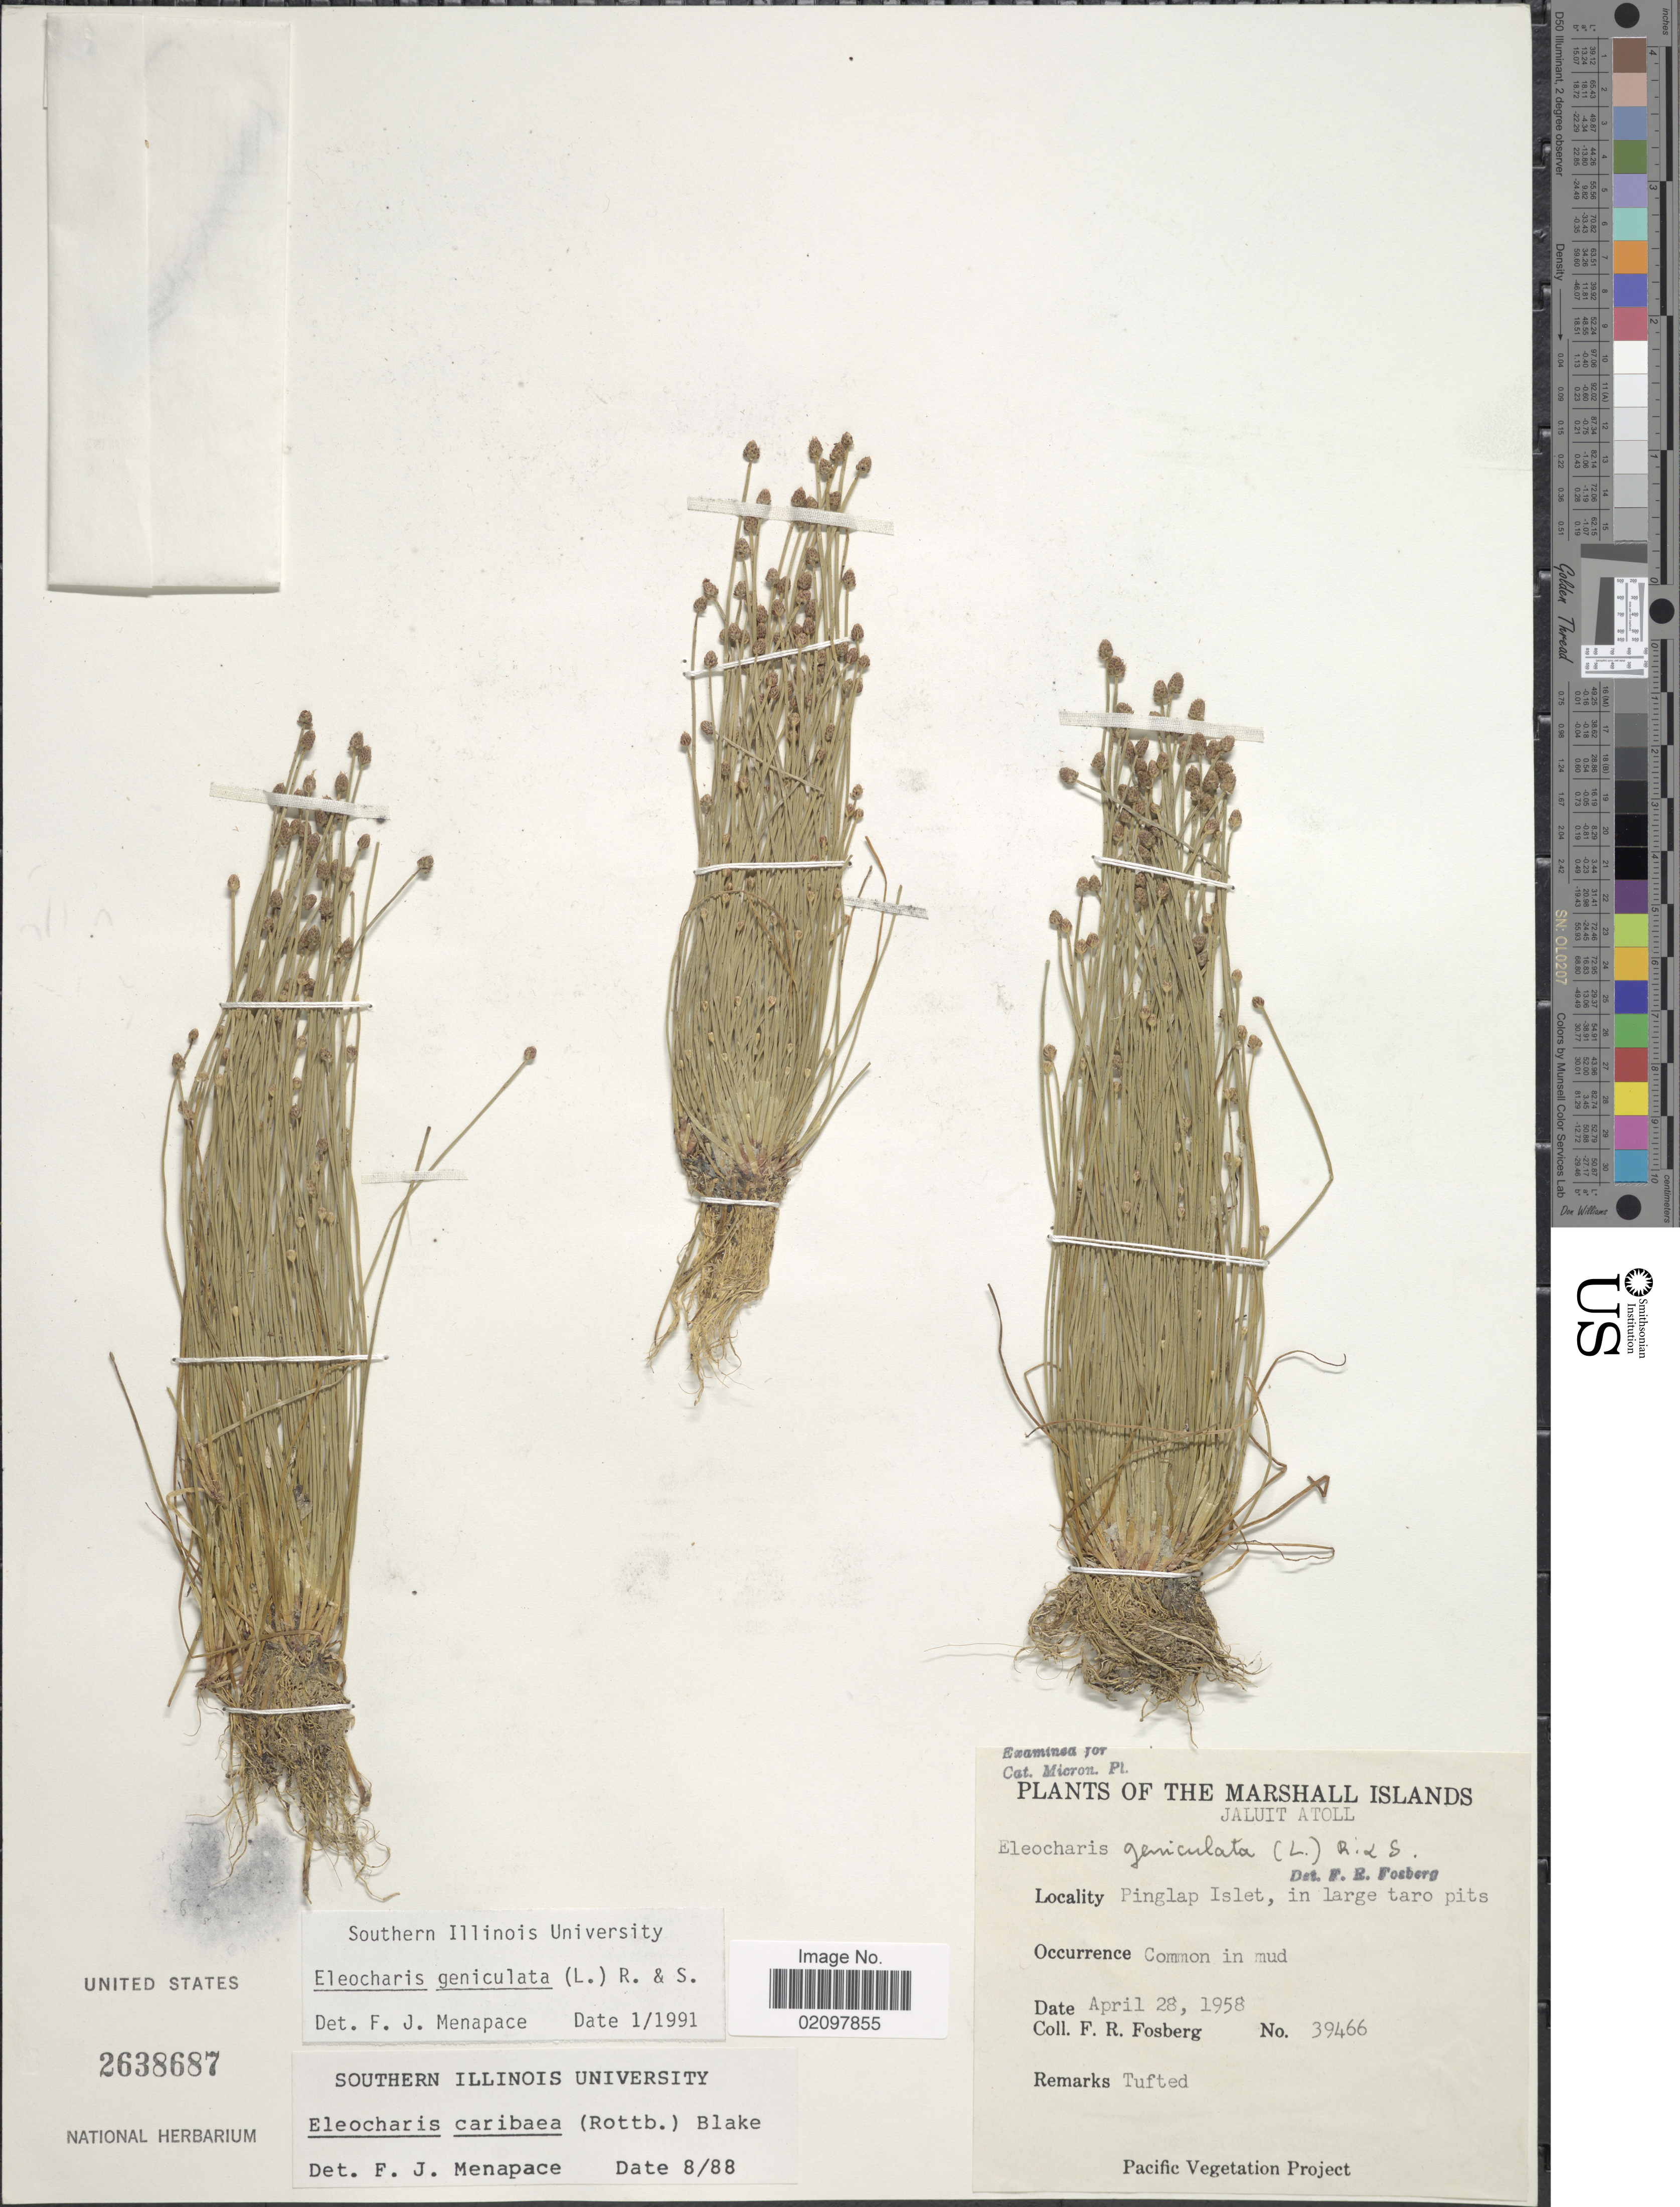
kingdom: Plantae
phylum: Tracheophyta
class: Liliopsida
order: Poales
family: Cyperaceae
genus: Eleocharis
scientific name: Eleocharis geniculata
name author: (L.) Roem. & Schult.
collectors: F. R. Fosberg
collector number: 39466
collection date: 1958-04-28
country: Marshall Islands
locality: Jaluit Atoll. Pinglap Islet, in largo taro pits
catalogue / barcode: US 2638687